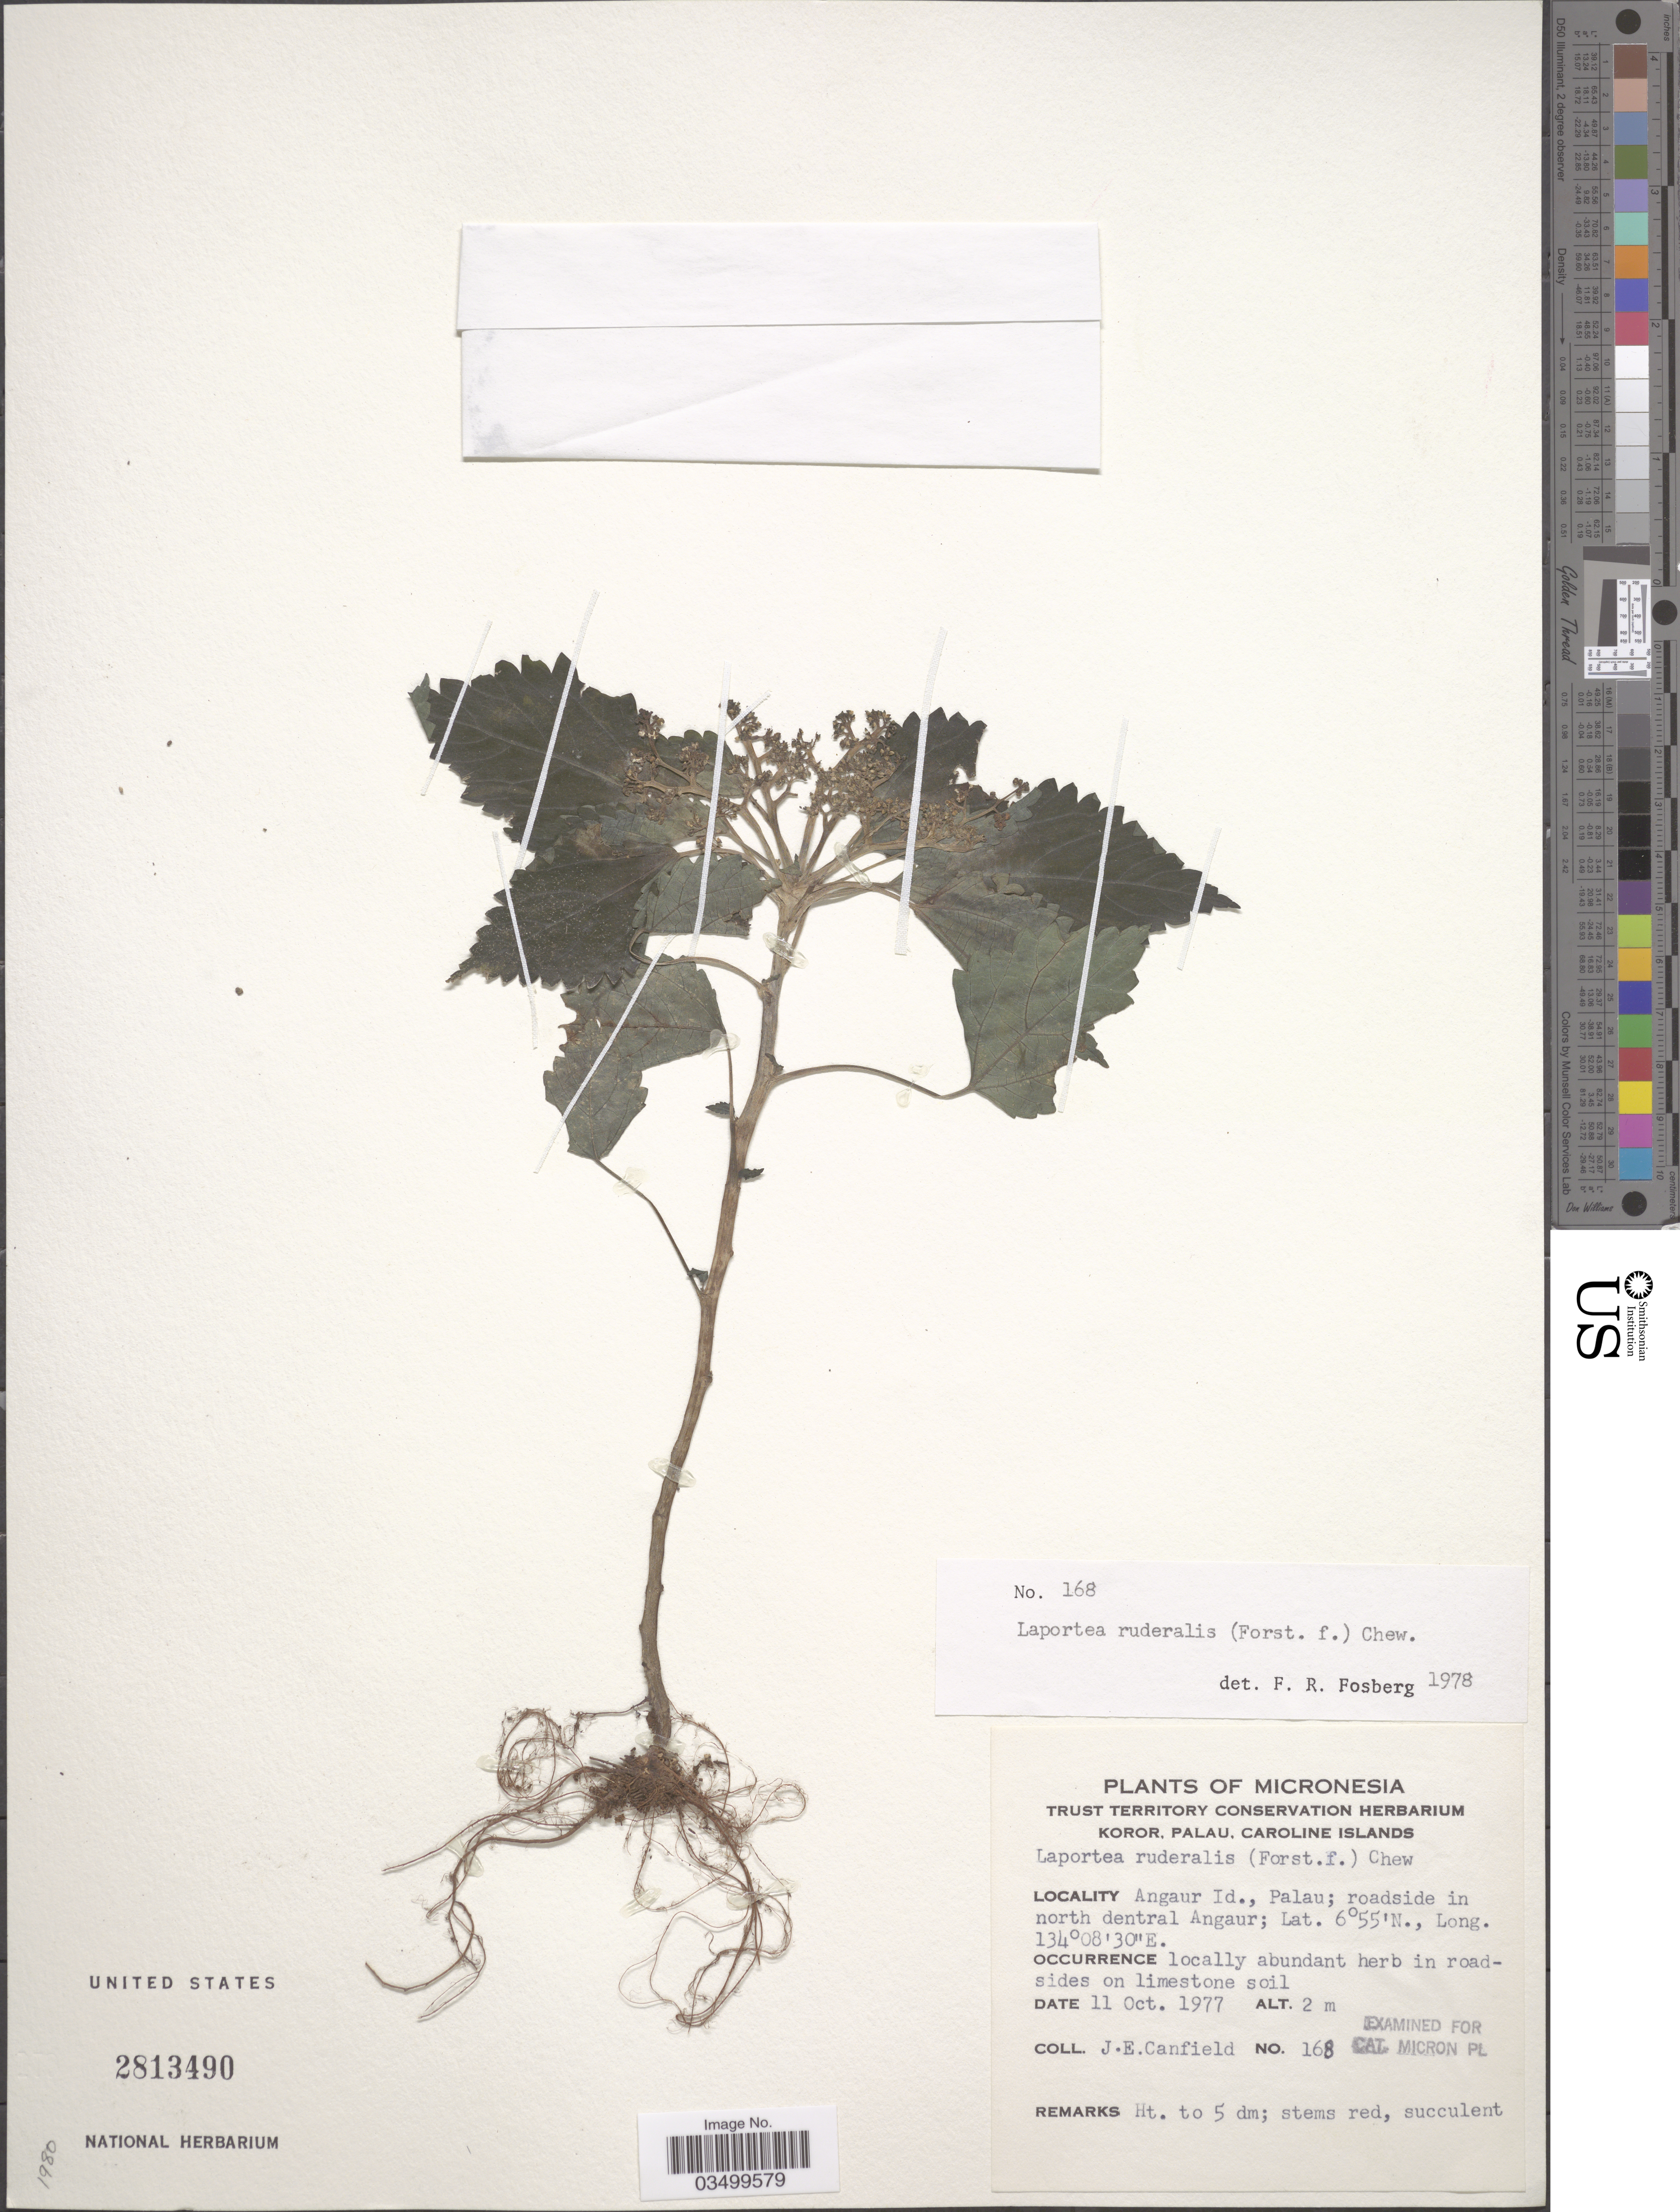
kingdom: Plantae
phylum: Tracheophyta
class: Magnoliopsida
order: Rosales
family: Urticaceae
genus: Laportea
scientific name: Laportea ruderalis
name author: (G. Forst.) Chew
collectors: J. E. Canfield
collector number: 168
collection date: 1977-10-11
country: Palau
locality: Micronesia. Angaur Id., Palau; roadside in north dentral Angaur.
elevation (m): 2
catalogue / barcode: US 2813490